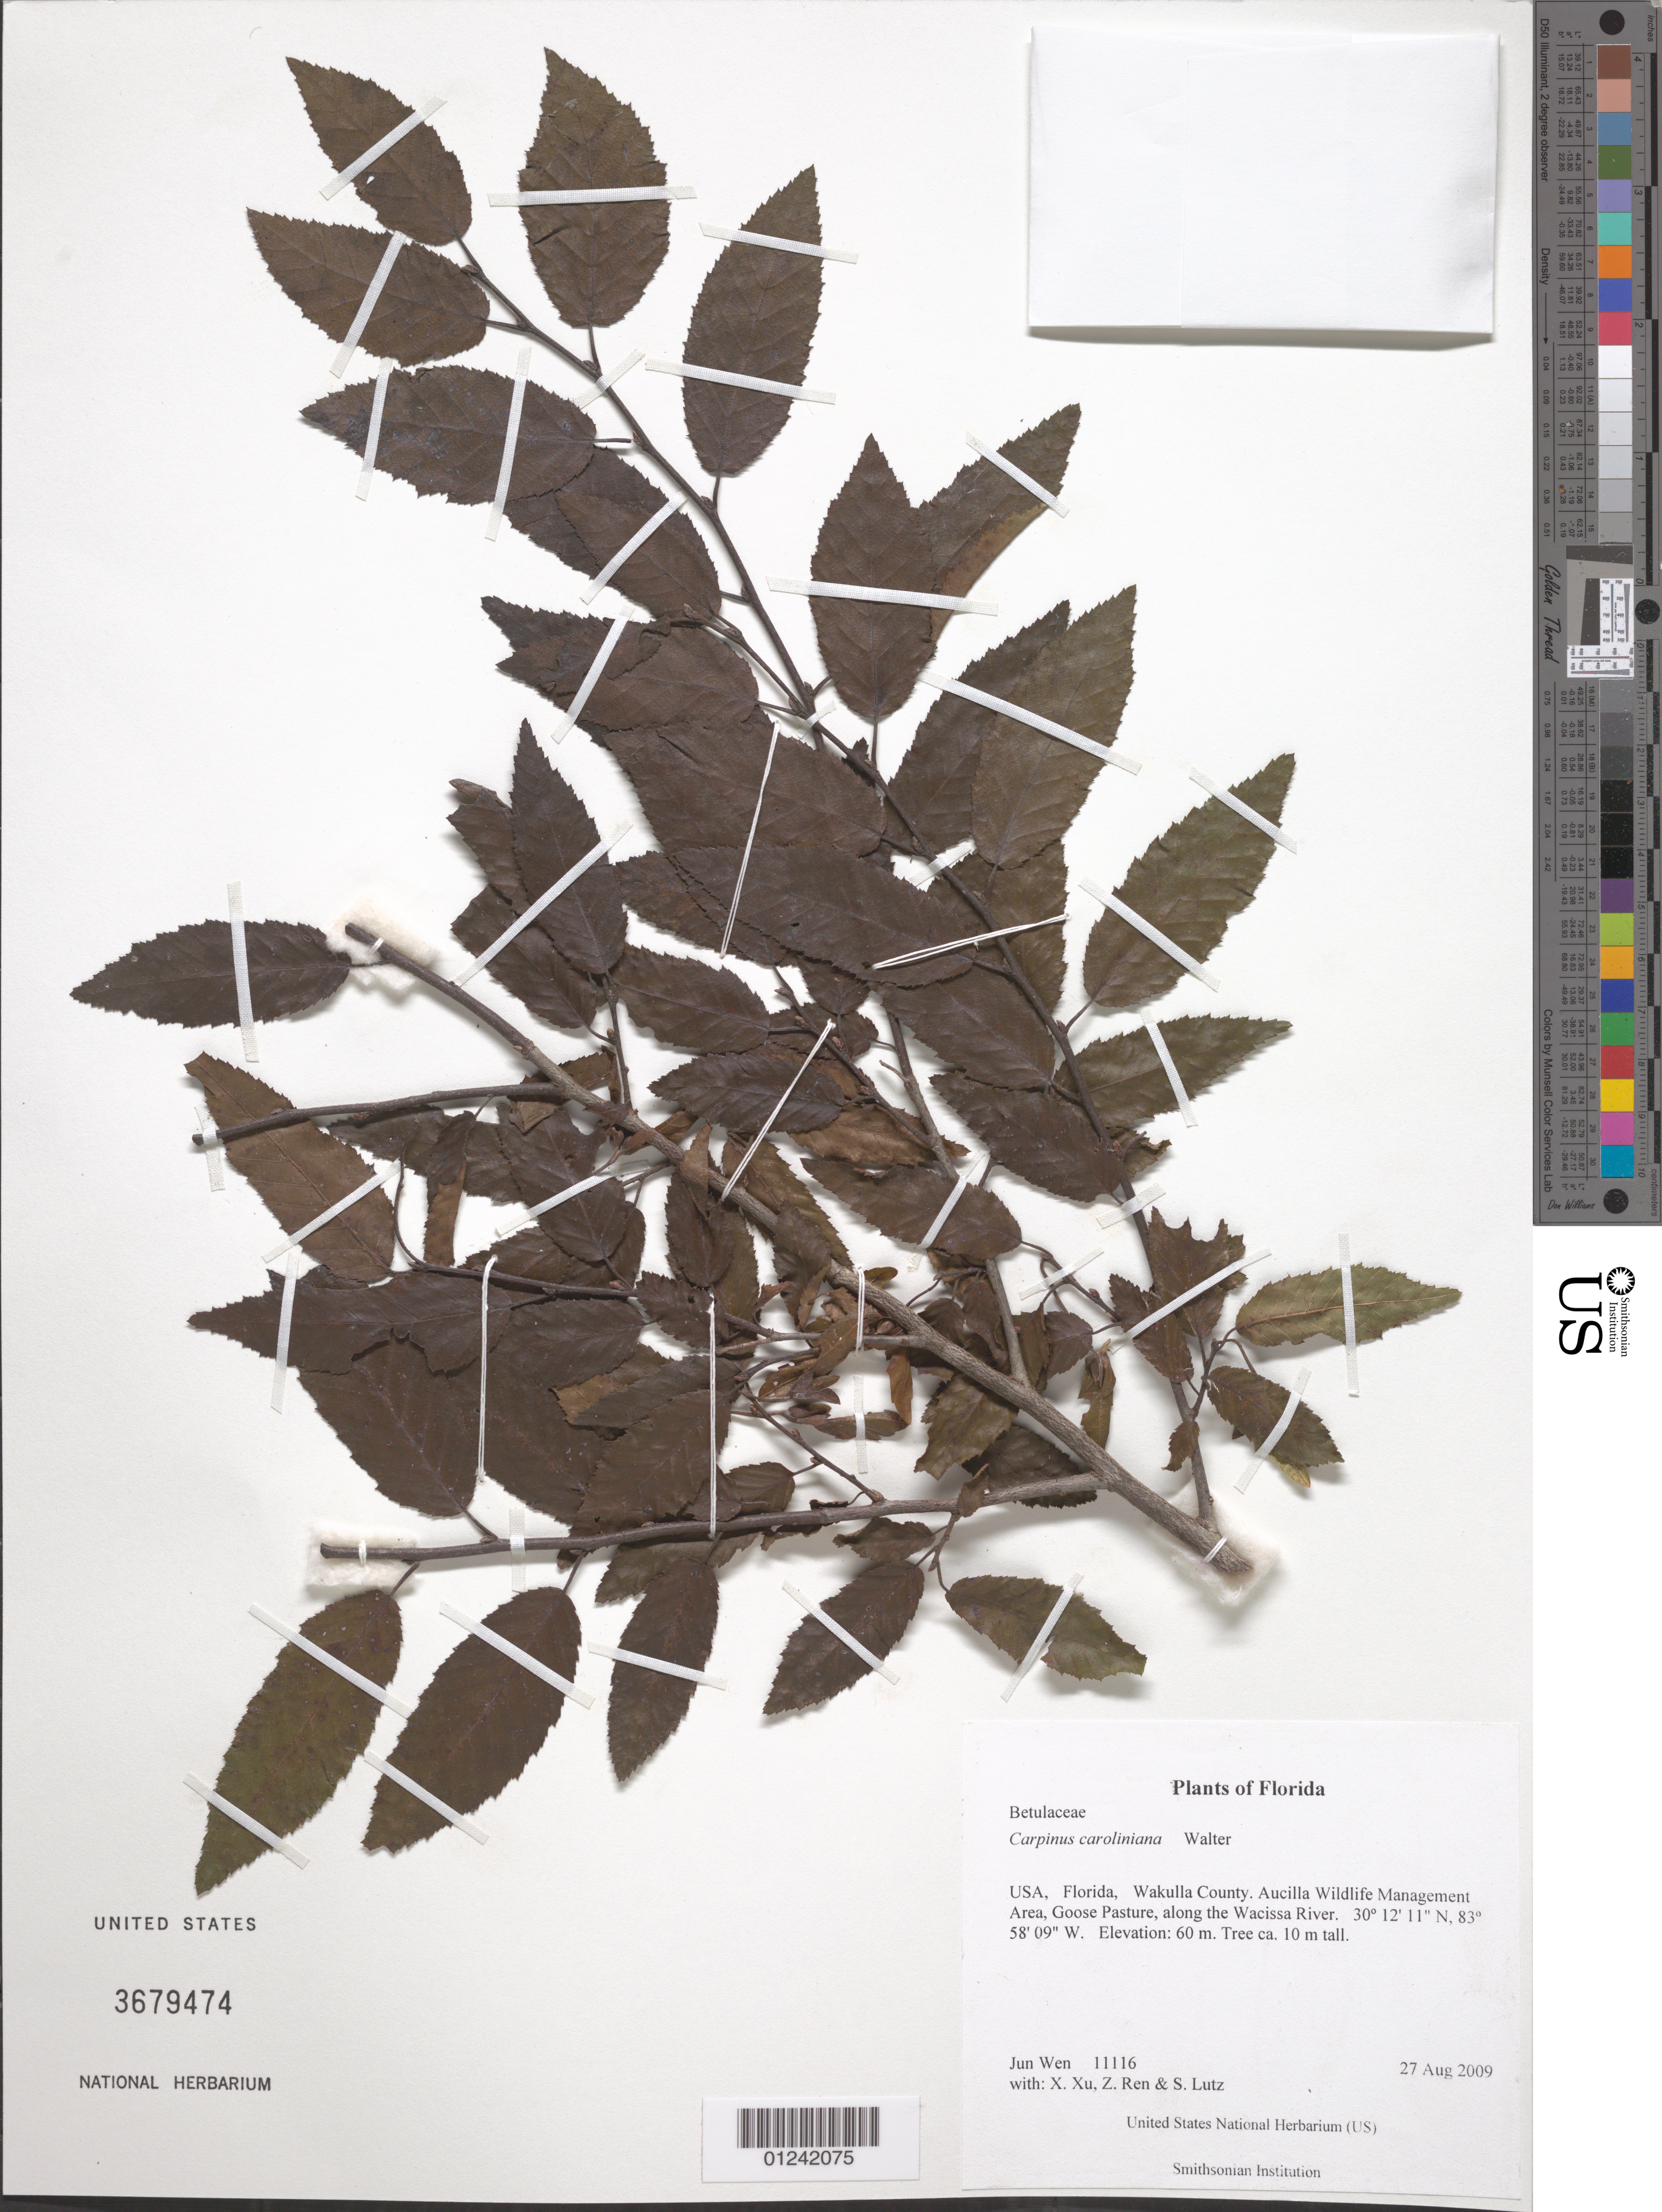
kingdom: Plantae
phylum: Tracheophyta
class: Magnoliopsida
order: Fagales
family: Betulaceae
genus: Carpinus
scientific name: Carpinus caroliniana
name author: Walter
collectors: J. Wen, X. Xu, Z. Ren & S. Lutz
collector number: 11116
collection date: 2009-08-27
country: United States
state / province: Florida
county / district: Wakulla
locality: Aucilla Wildlife Management Area, Goose Pasture, along the Wacissa River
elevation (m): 60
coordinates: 30 12 10.8 N, 83 58 09.2 W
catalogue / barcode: US 3679474